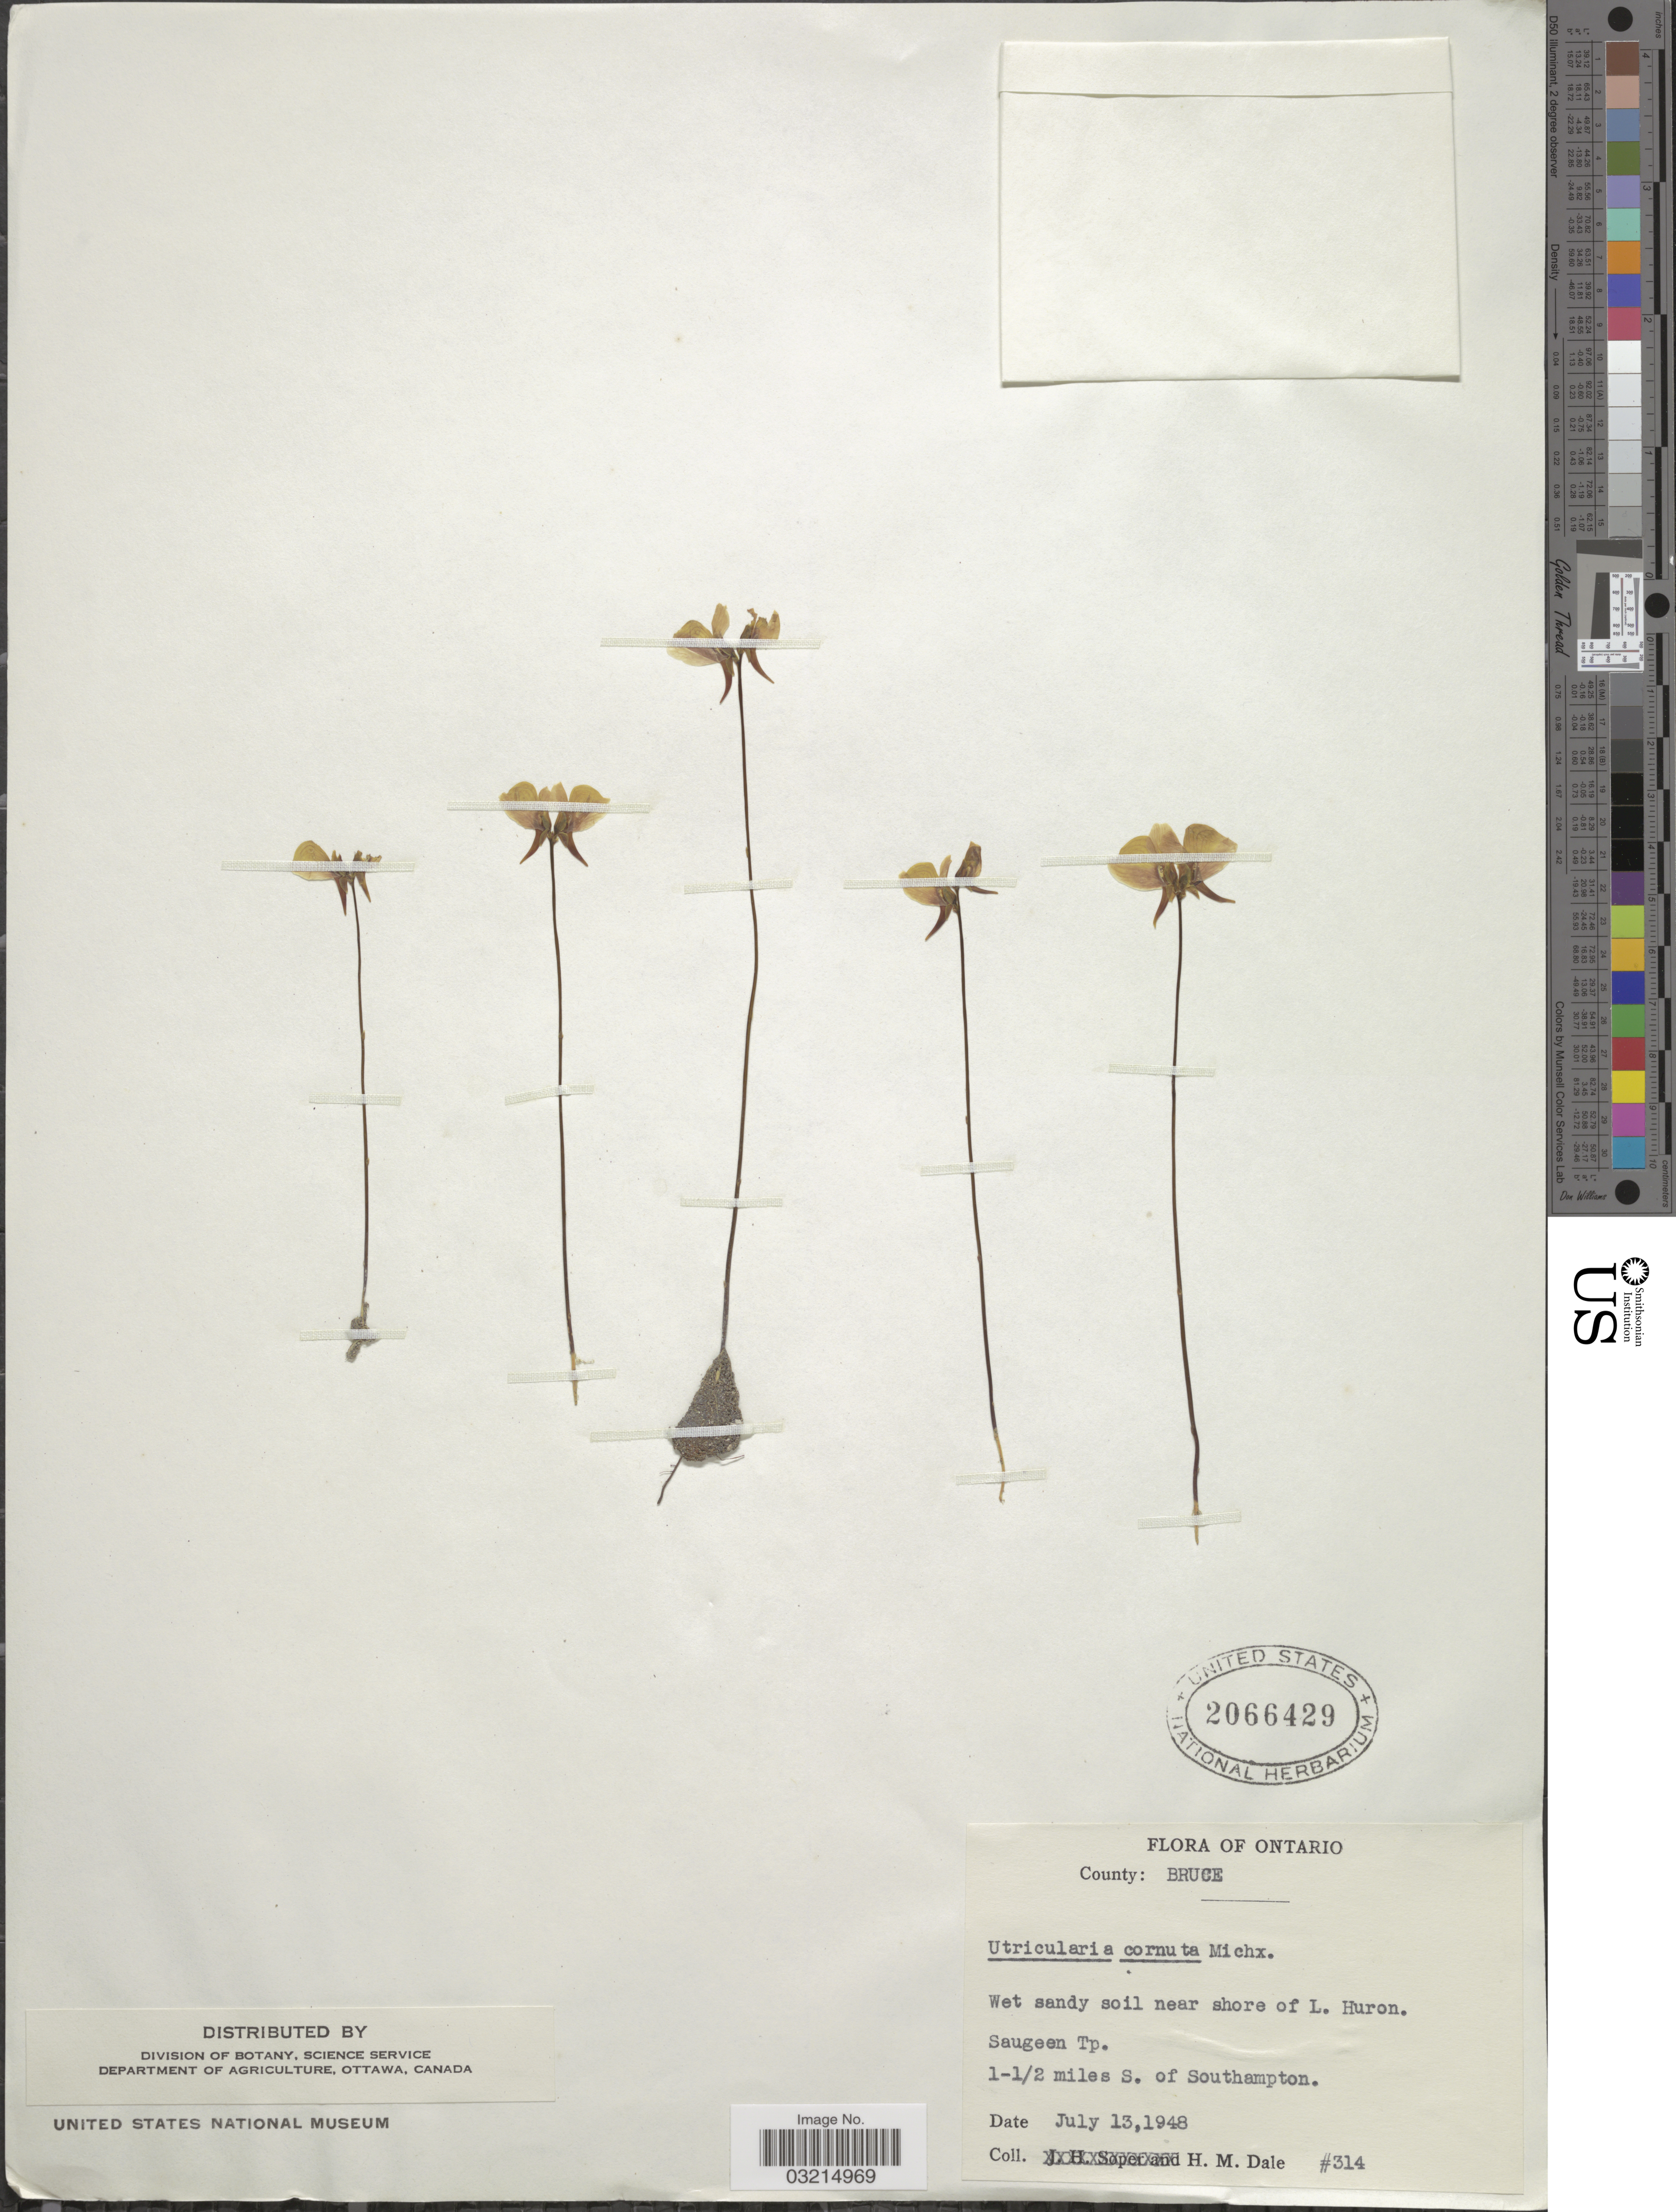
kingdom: Plantae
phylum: Tracheophyta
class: Magnoliopsida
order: Lamiales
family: Lentibulariaceae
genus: Utricularia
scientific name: Utricularia cornuta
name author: Michx.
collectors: H. M. Dale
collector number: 314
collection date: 1948-07-13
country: Canada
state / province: Ontario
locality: County: Bruce. Wet sandy soil near shore of L. Huron. Saugeen Tp. 1-1/2 miles S. of Southampton.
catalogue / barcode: US 2066429